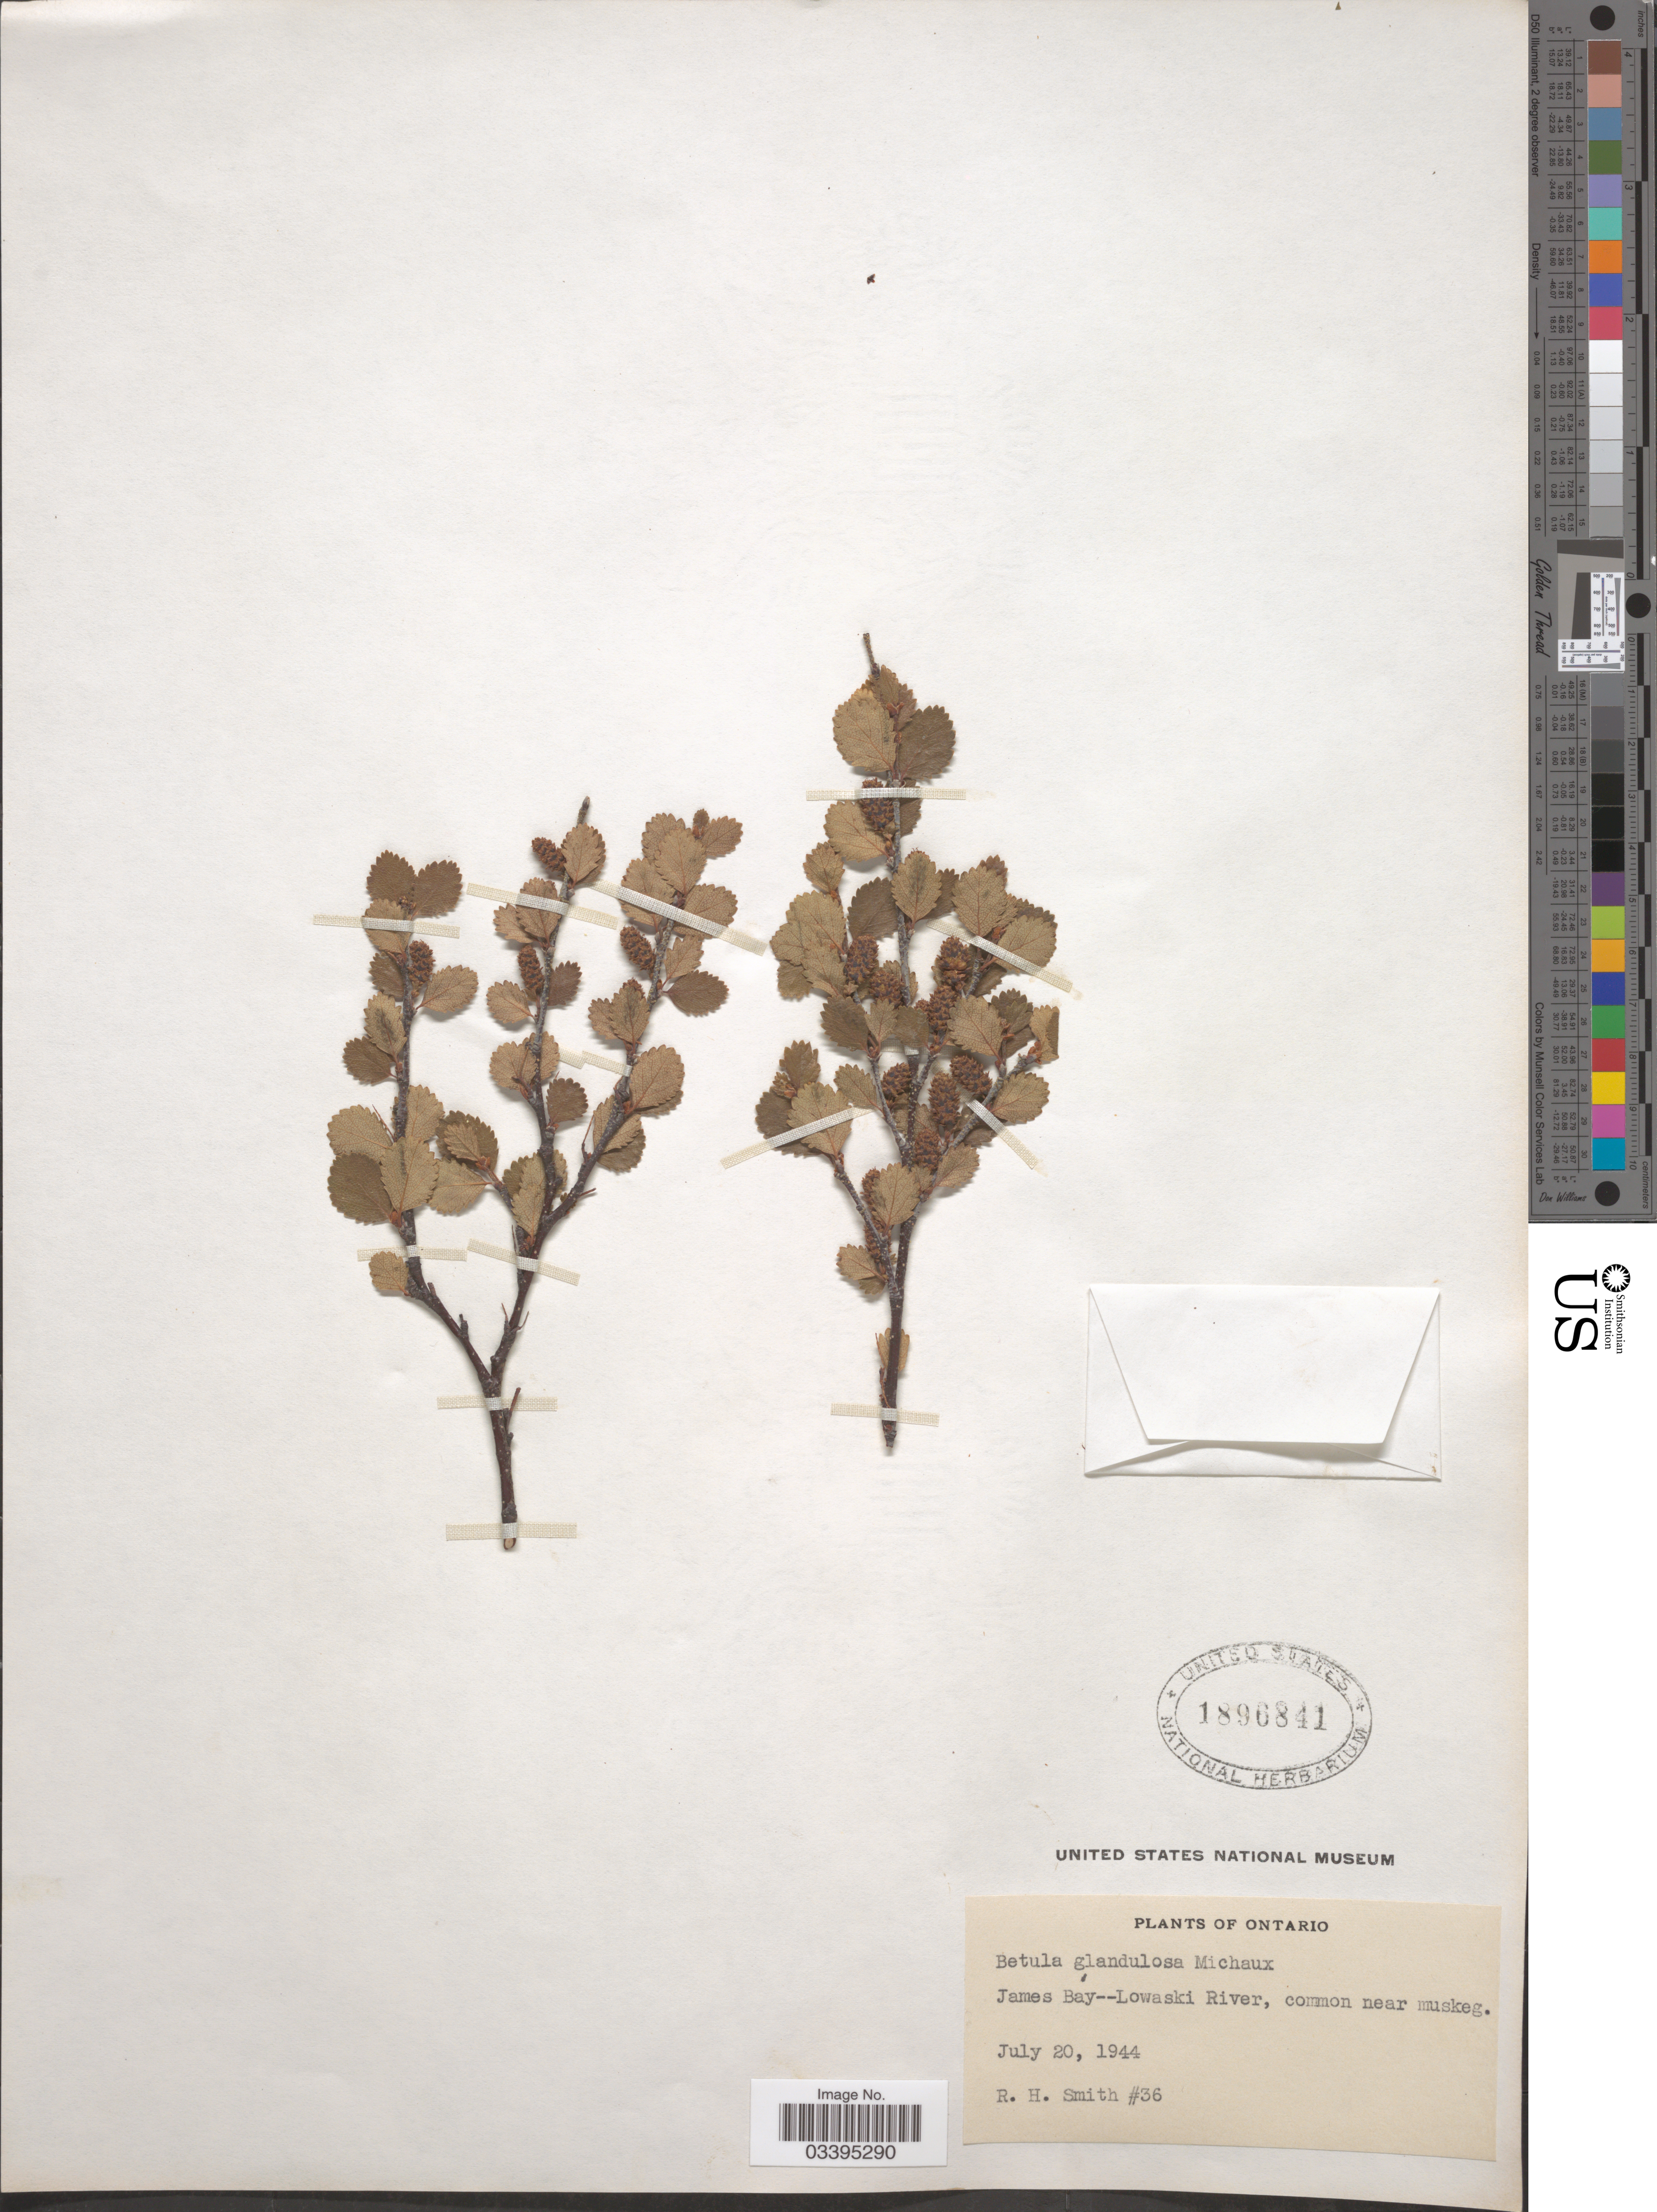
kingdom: Plantae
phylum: Tracheophyta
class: Magnoliopsida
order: Fagales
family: Betulaceae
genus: Betula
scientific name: Betula glandulosa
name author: Michx.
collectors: R. H. Smith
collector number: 36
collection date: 1944-07-20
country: Canada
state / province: Ontario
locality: James Bay--Lowaski River, common near muskeg.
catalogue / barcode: US 1896841